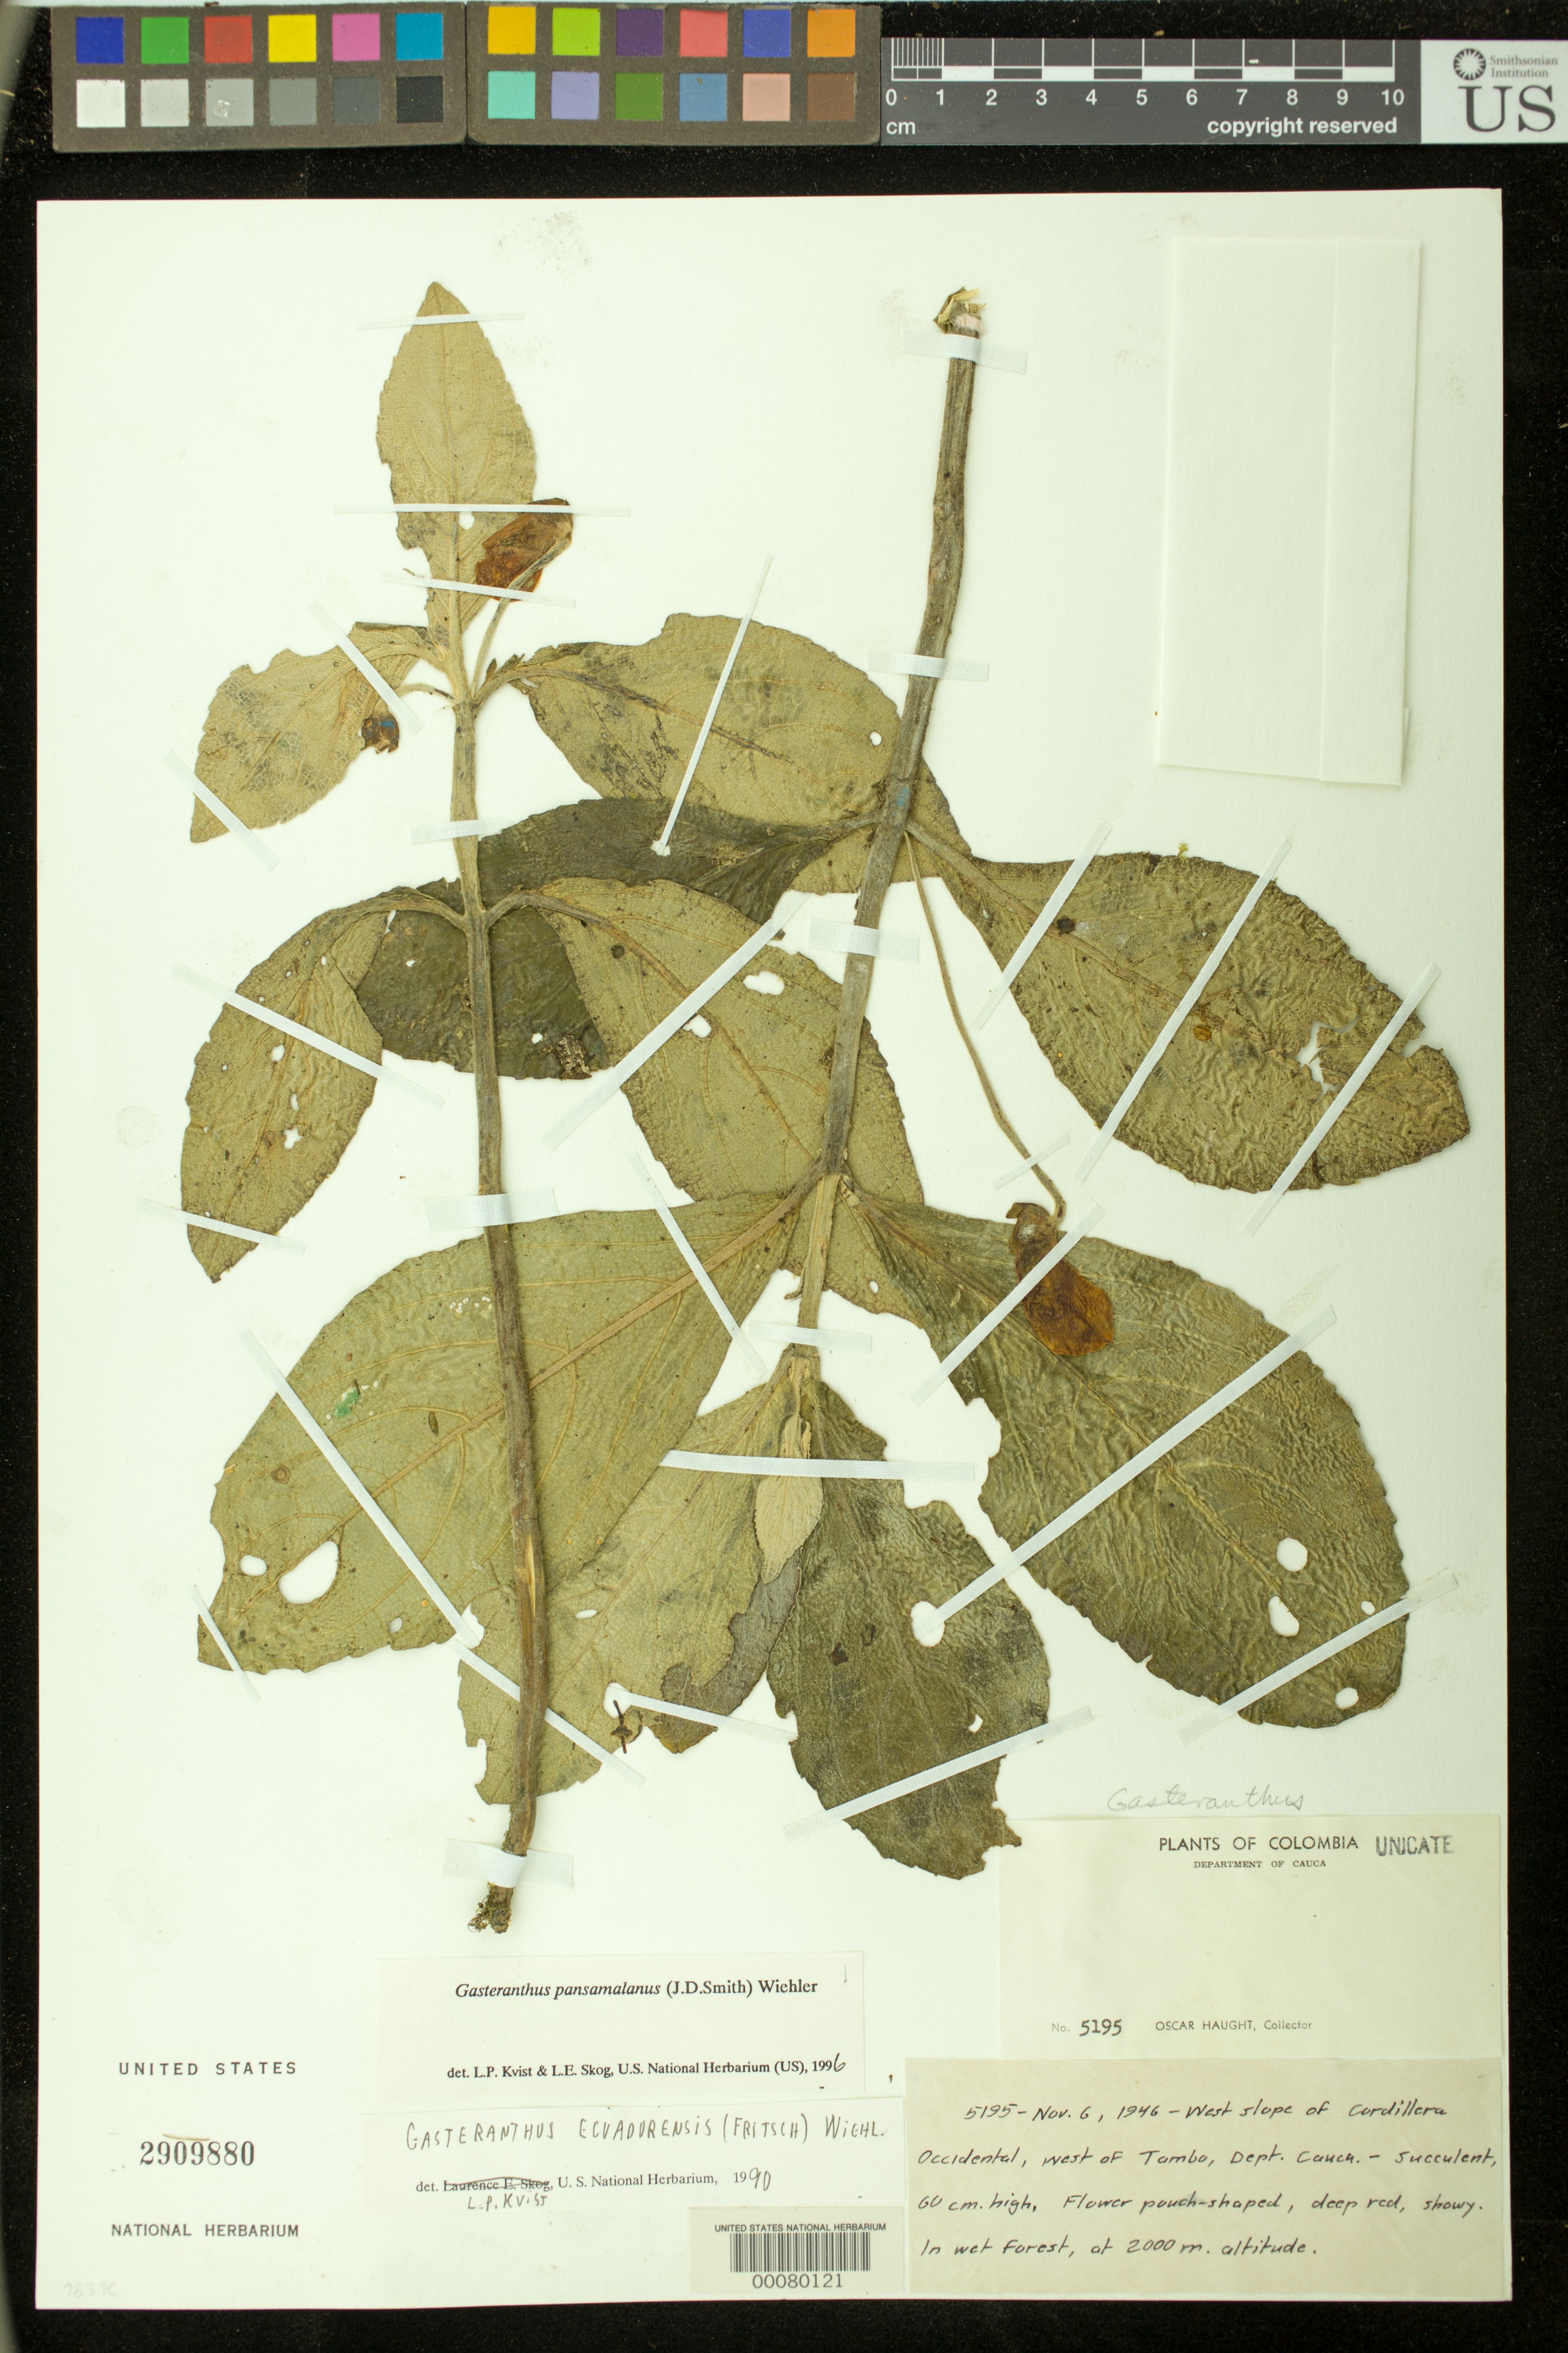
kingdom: Plantae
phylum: Tracheophyta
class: Magnoliopsida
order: Lamiales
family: Gesneriaceae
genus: Gasteranthus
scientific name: Gasteranthus pansamalanus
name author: (Donn. Sm.) Wiehler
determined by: Skog, Laurence E.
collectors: O. L. Haught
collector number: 5195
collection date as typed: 06 Nov 1946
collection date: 1946-11-06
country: Colombia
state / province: Cauca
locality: West slope of Cordillera Occidental, W of Tambo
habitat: In wet forest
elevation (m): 2000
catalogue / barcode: US 2909880